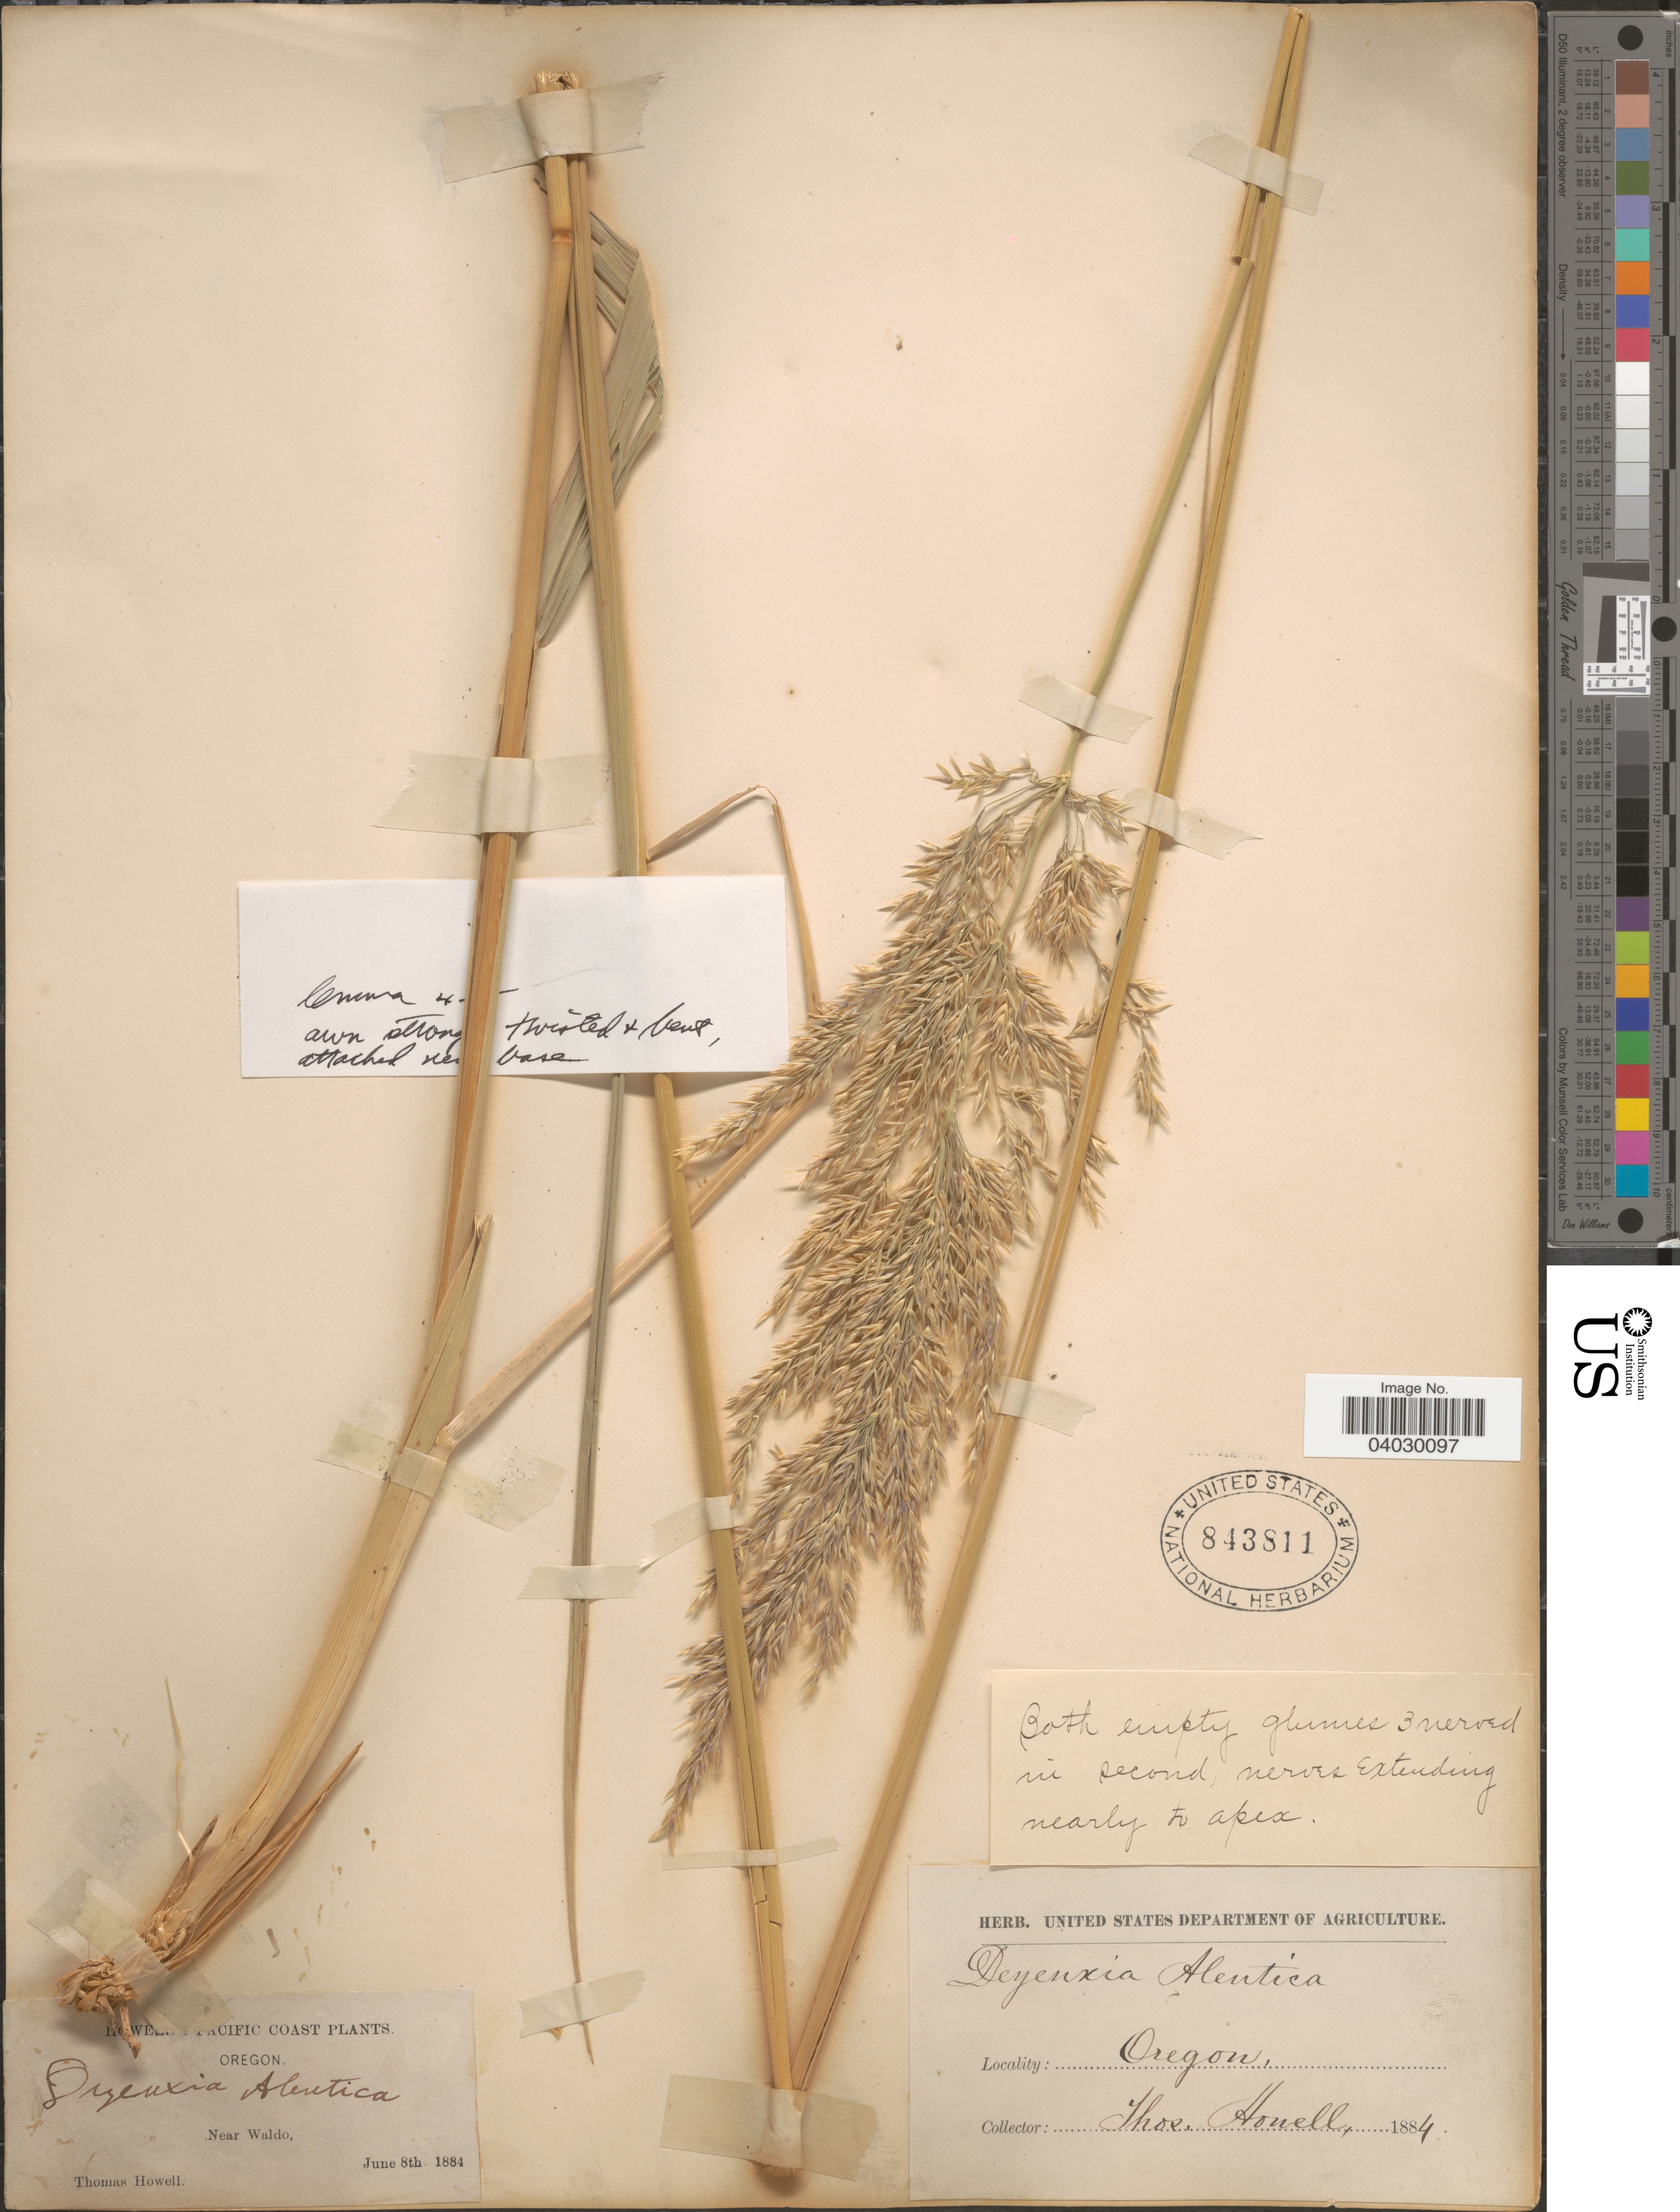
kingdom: Plantae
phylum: Tracheophyta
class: Liliopsida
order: Poales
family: Poaceae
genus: Calamagrostis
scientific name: Calamagrostis nutkaensis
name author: (J. Presl) Steud.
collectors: T. Howell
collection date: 1884-06-08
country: United States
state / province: Oregon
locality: Pacific Coast. Near Waldo.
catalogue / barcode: US 843811